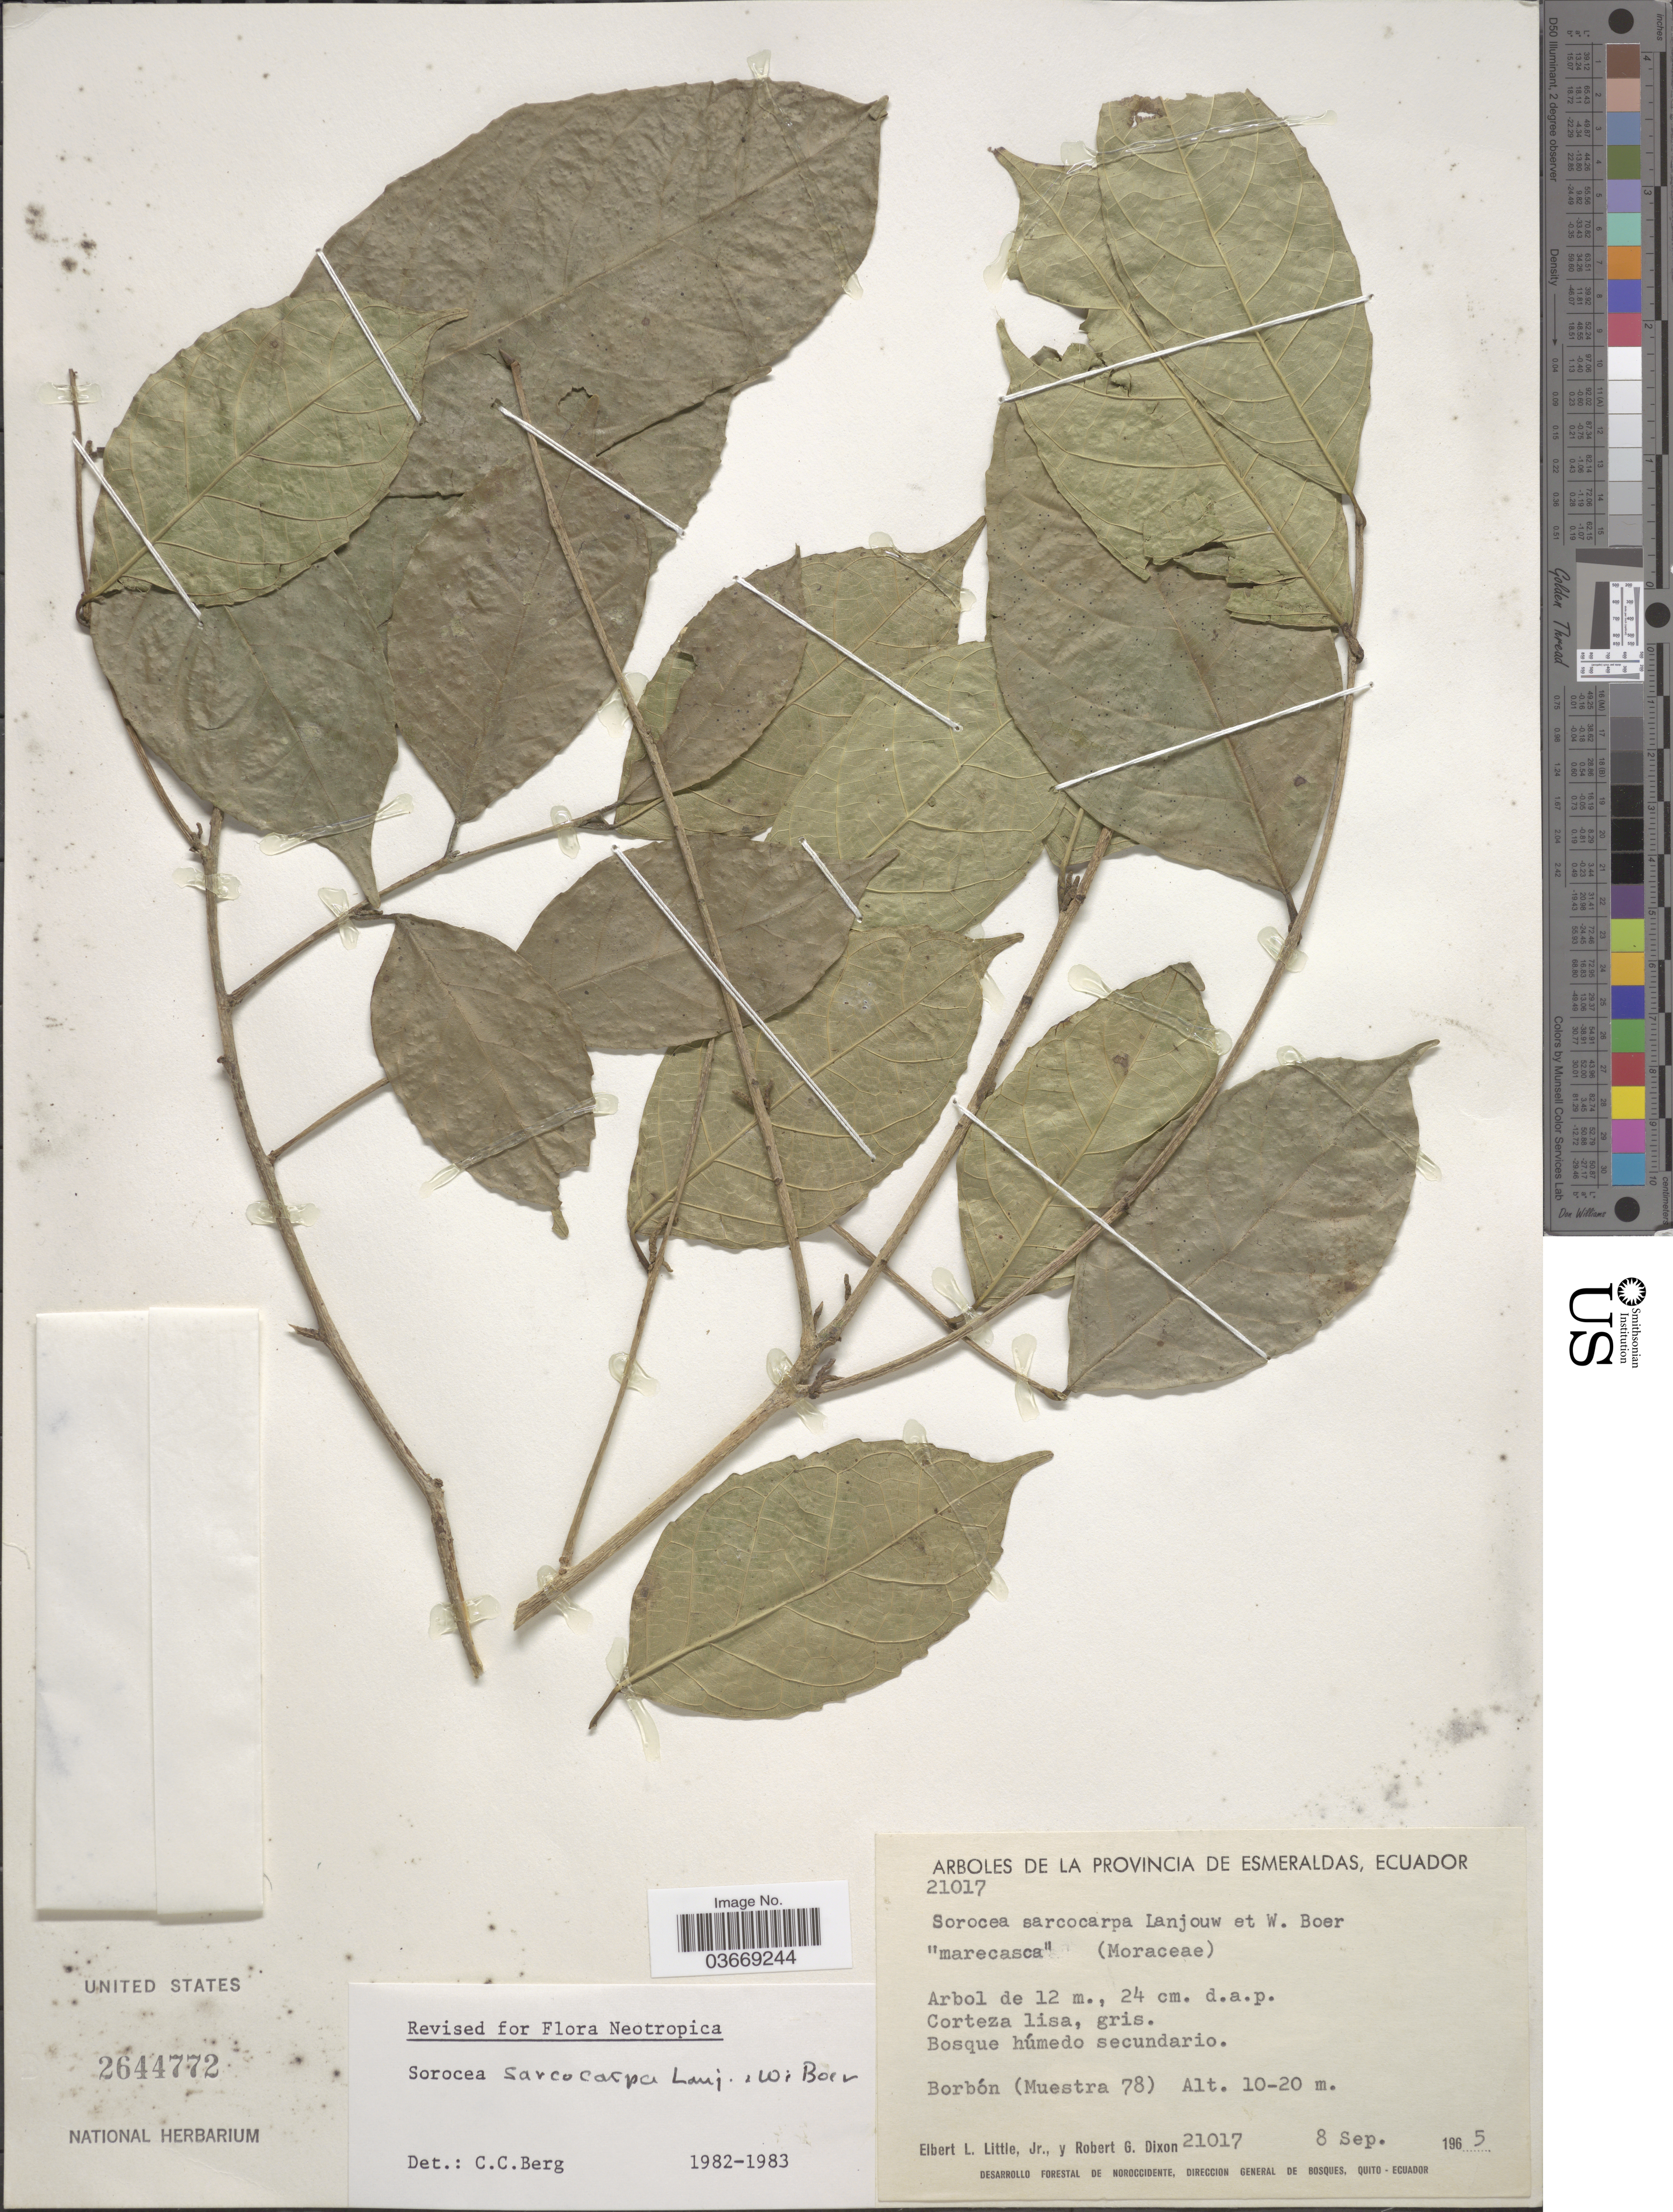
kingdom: Plantae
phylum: Tracheophyta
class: Magnoliopsida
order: Rosales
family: Moraceae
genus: Sorocea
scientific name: Sorocea sarcocarpa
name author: Lanj. & Wess. Boer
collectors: E. L. Little & R. G. Dixon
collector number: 21017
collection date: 1965-09-08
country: Ecuador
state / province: Esmeraldas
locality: Borbón (Muestra 78).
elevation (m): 10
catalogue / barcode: US 2644772